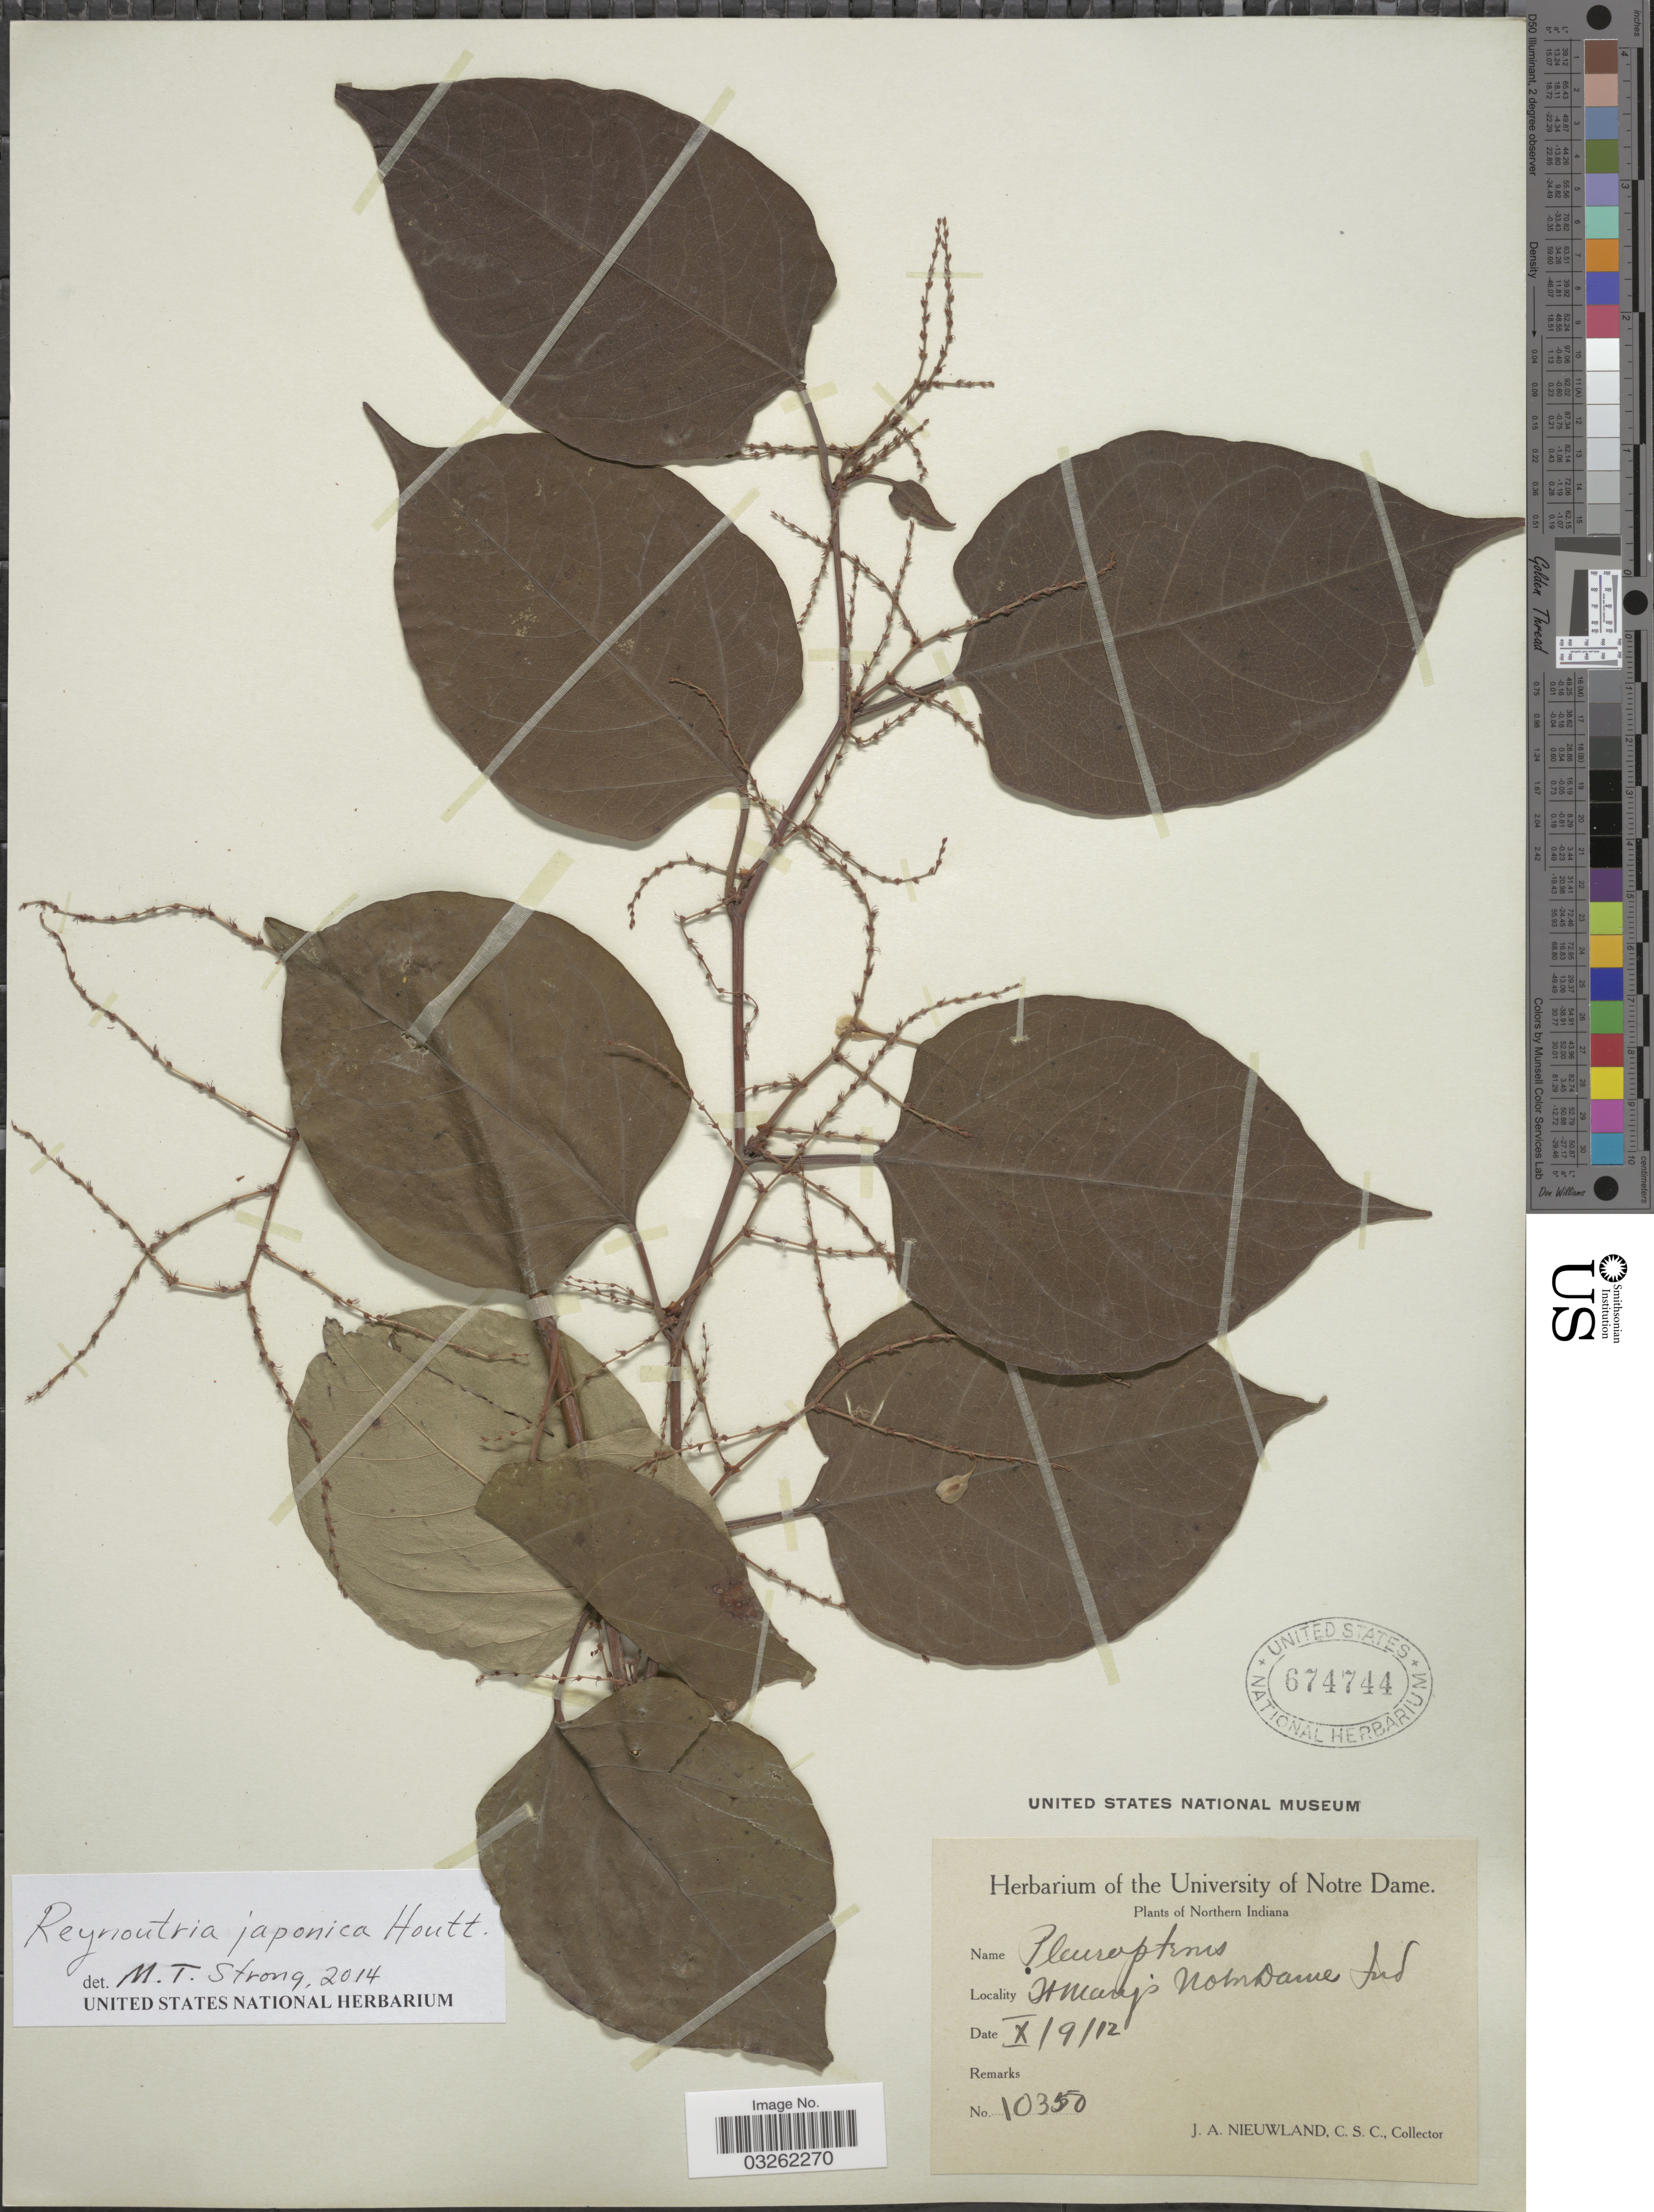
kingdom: Plantae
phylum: Tracheophyta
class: Magnoliopsida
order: Caryophyllales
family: Polygonaceae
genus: Reynoutria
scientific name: Reynoutria japonica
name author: Houtt.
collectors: J. A. Nieuwland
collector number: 10350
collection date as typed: Transcribed d/m/y: 9/10/12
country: United States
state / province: Indiana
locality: Northern Indiana, St Mary's Notre Dame.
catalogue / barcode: US 674744